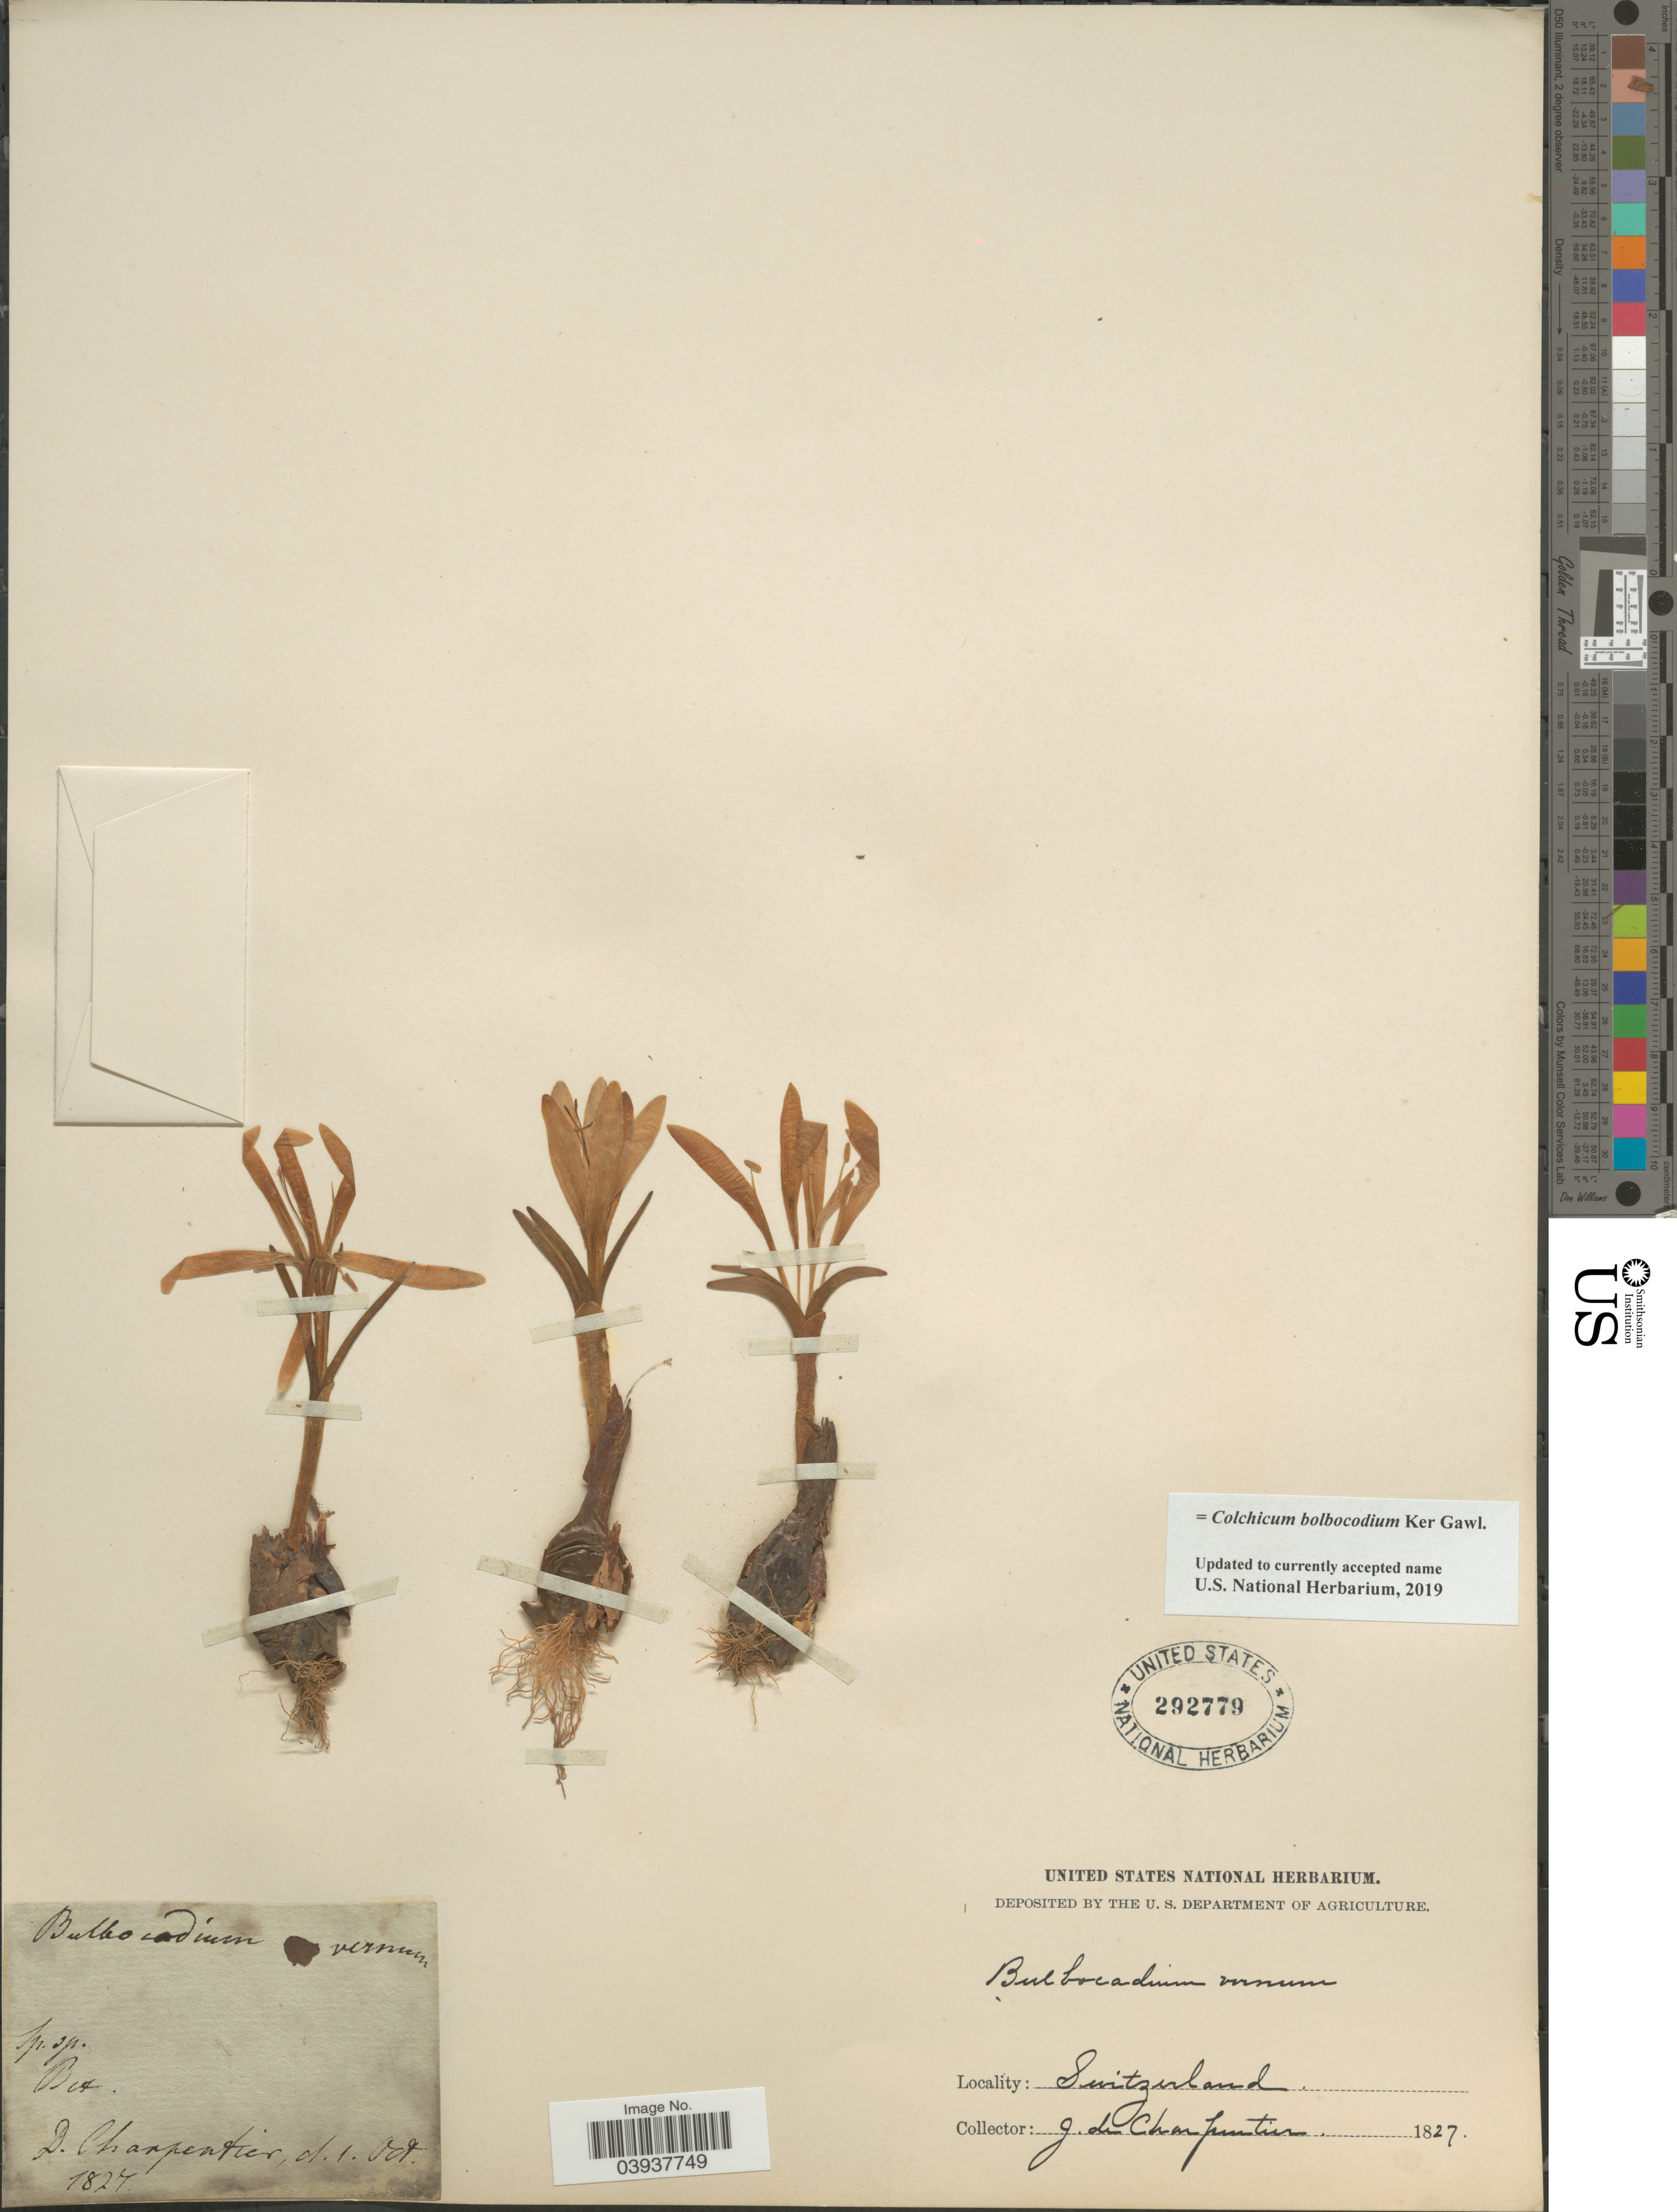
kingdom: Plantae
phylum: Tracheophyta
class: Liliopsida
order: Liliales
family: Colchicaceae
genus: Colchicum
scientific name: Colchicum bulbocodium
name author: Ker Gawl.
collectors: J. de Charpentier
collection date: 1827-10-01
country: Switzerland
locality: Bex.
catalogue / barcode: US 292779